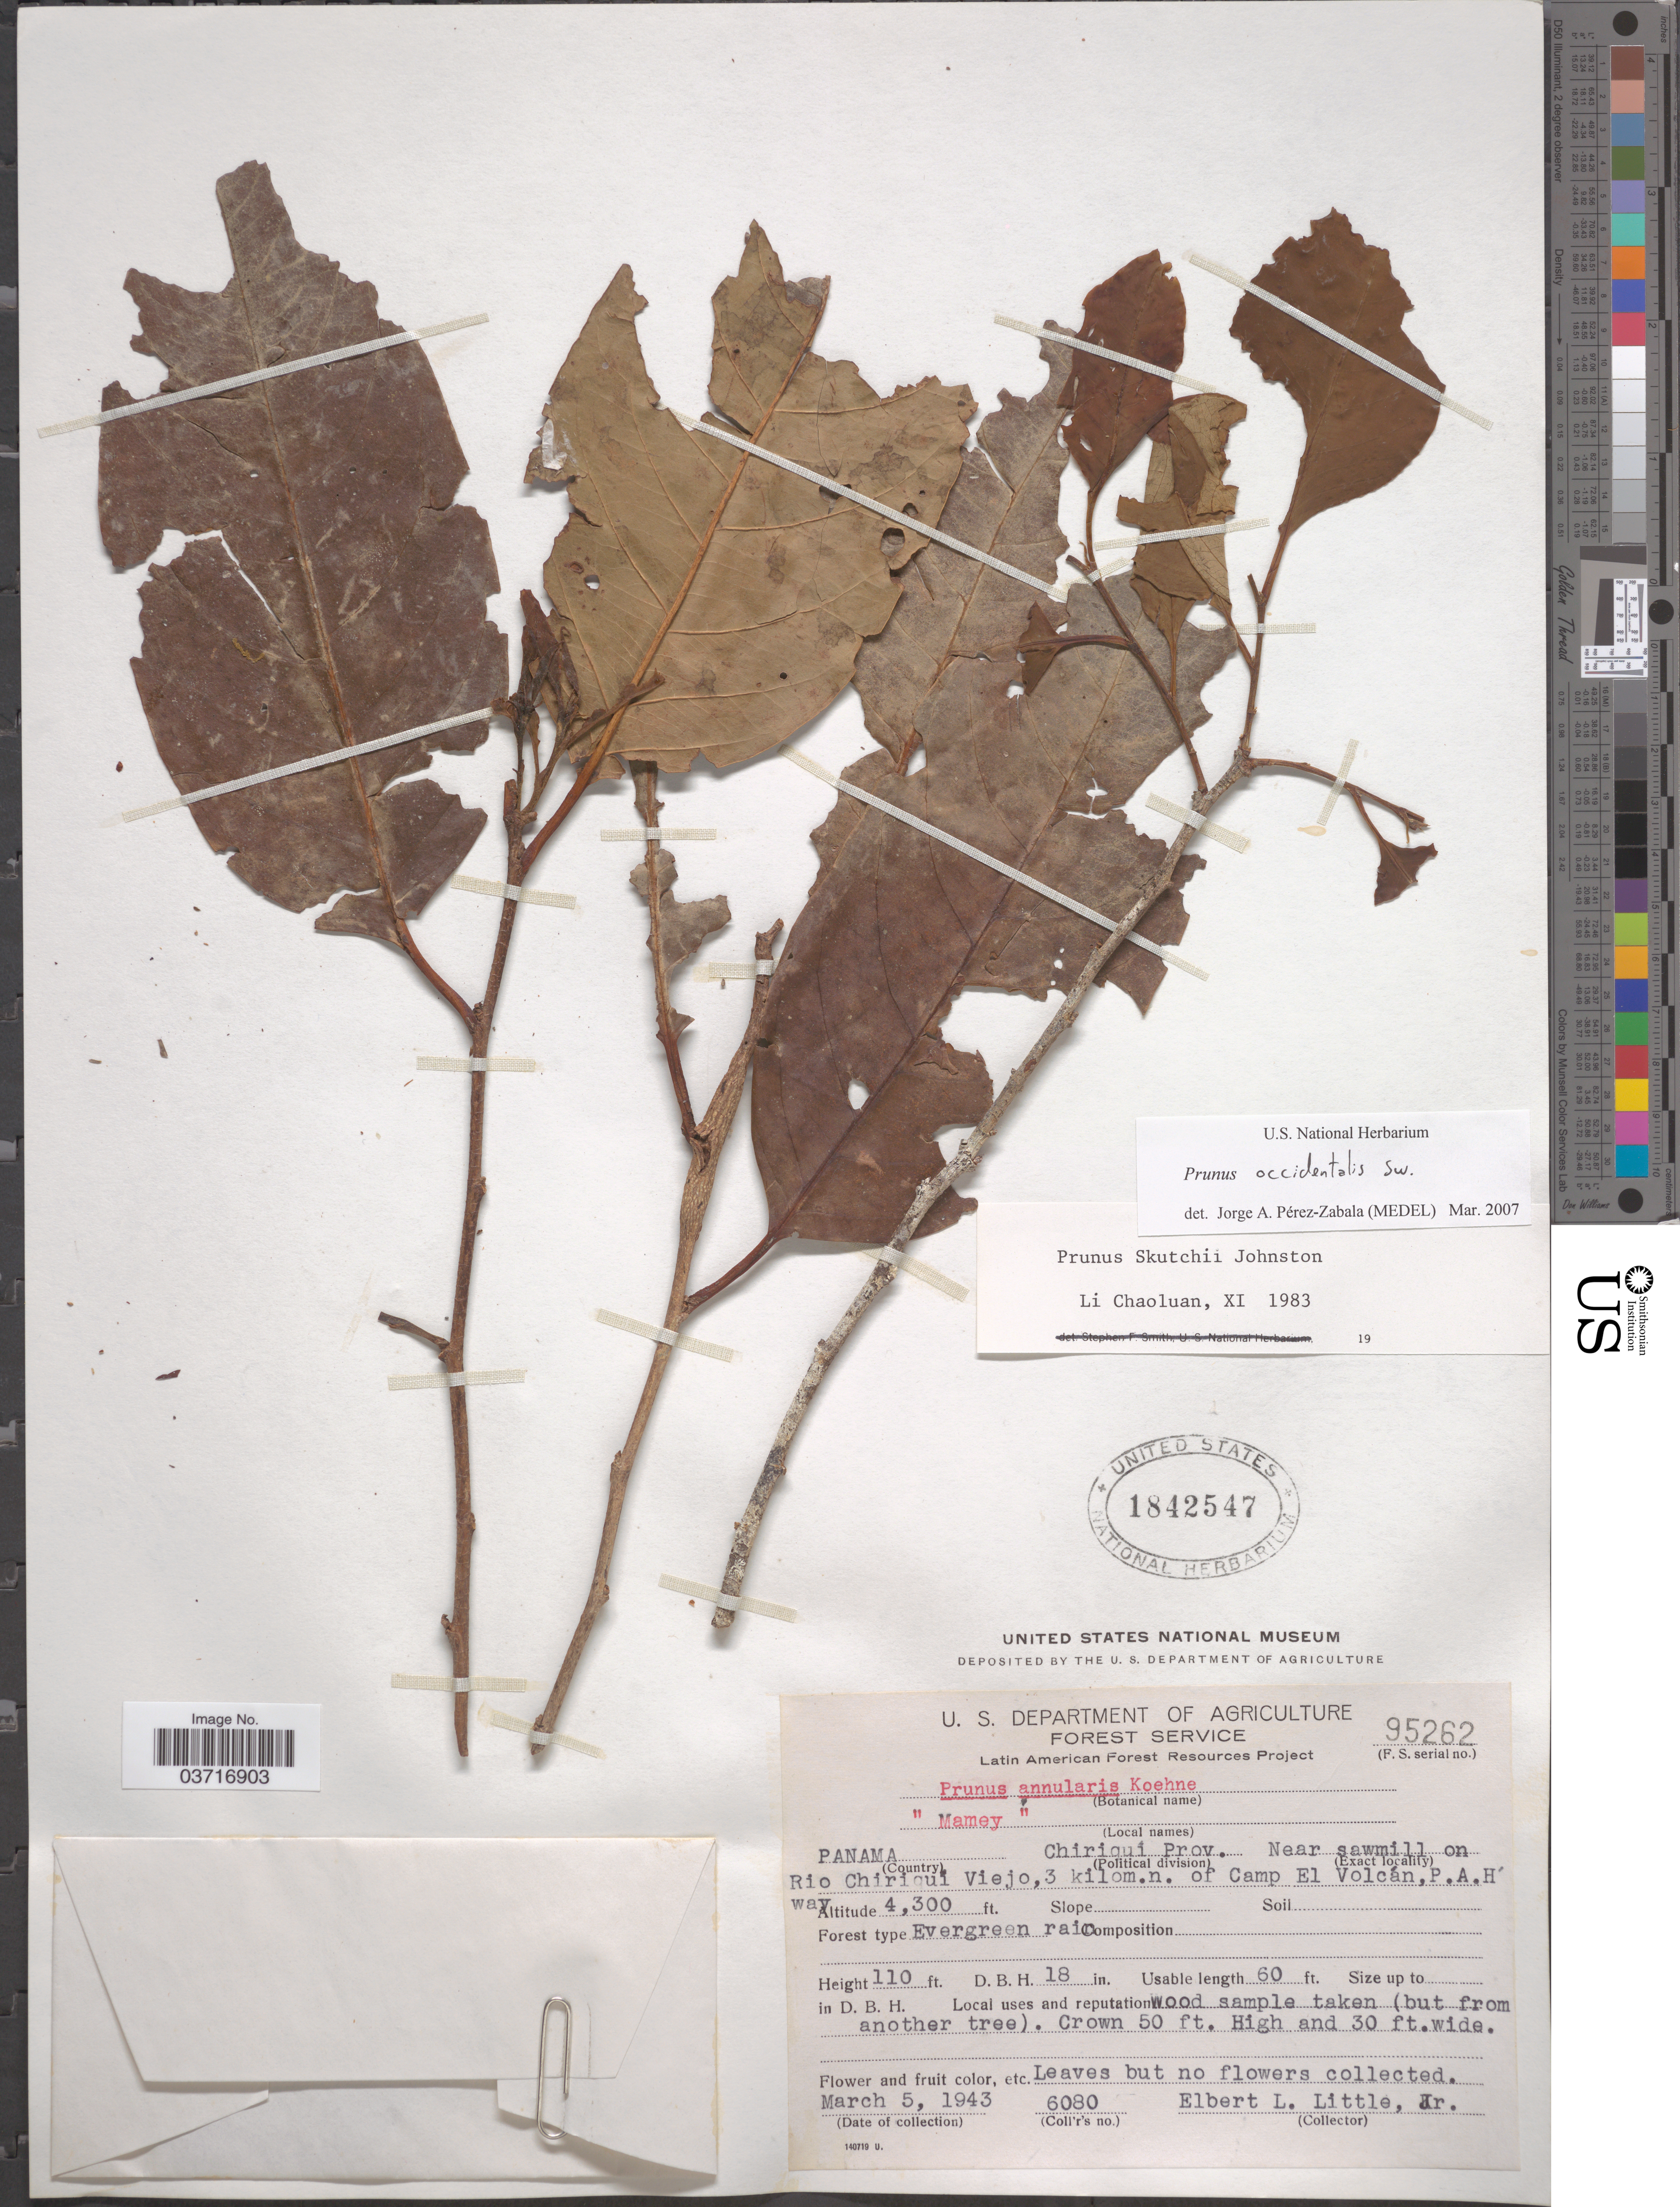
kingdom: Plantae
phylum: Tracheophyta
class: Magnoliopsida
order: Rosales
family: Rosaceae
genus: Prunus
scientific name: Prunus occidentalis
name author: Sw.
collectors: E. L. Little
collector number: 6080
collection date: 1943-03-05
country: Panama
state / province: Chiriqui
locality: Near sawmill on Rio Chiriquí Viejo, 3 kilom.n. of Camp El Volcán, P.A.H.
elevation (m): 1311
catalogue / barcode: US 1842547